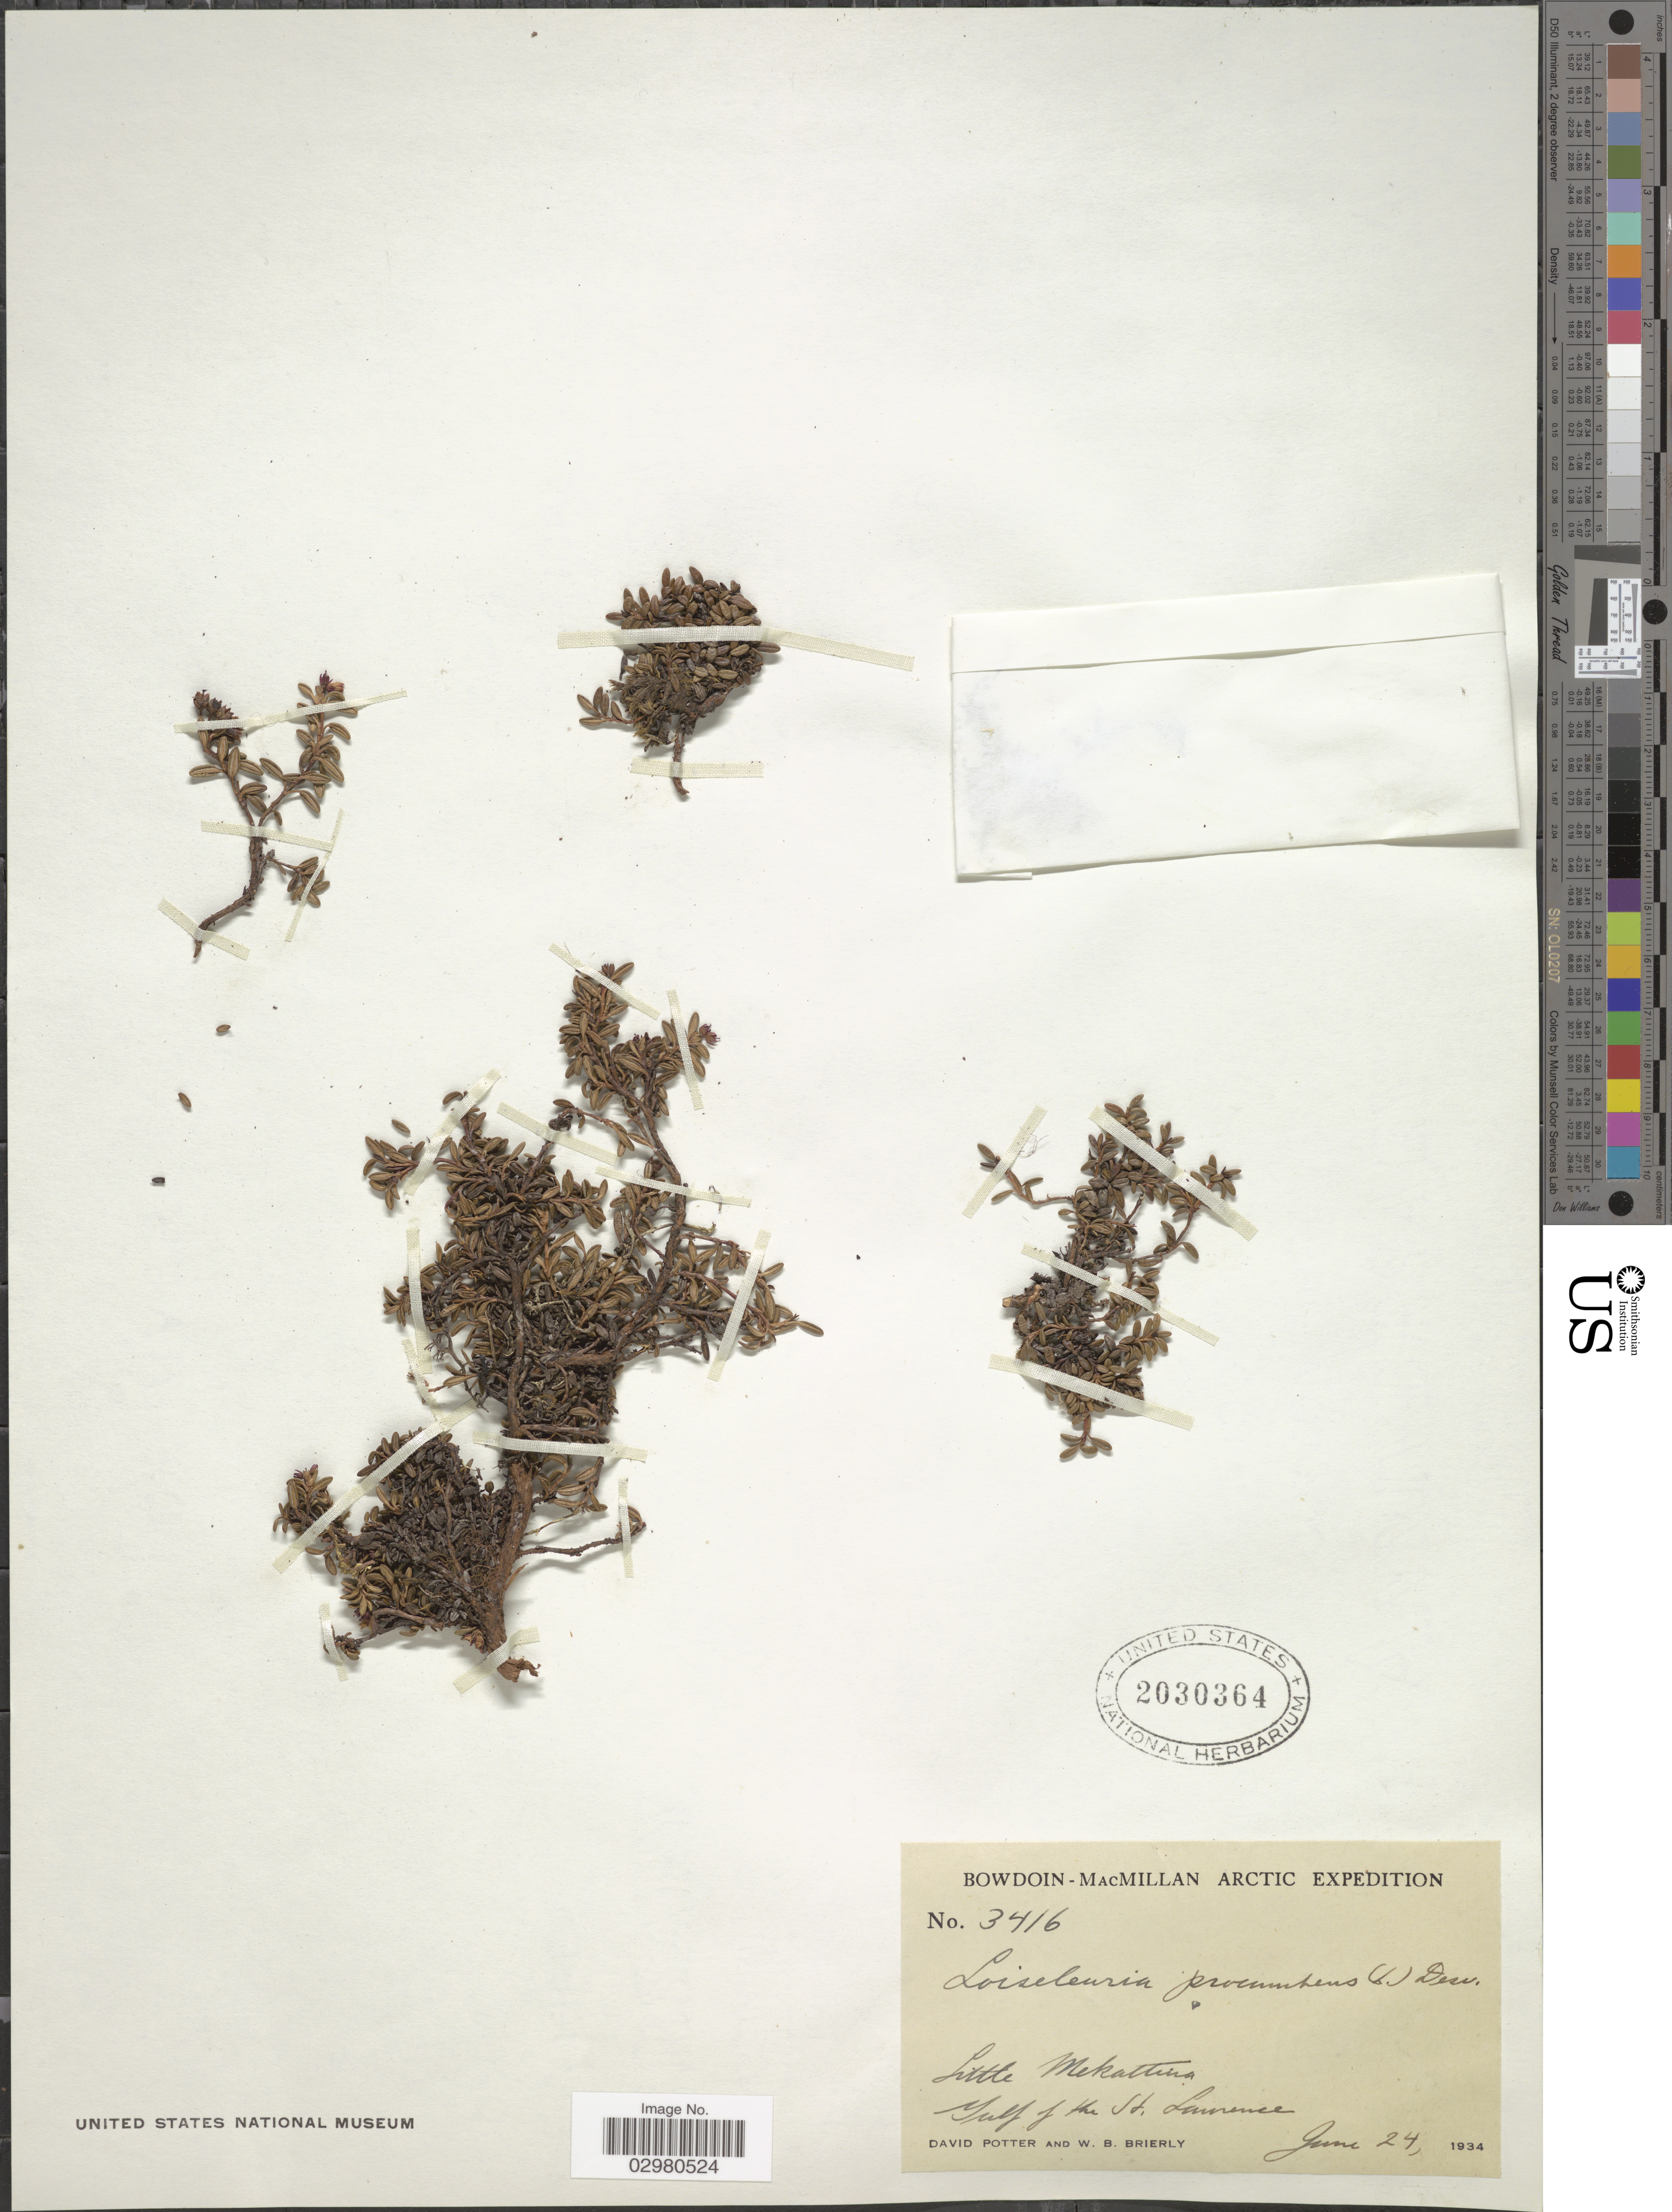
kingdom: Plantae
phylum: Tracheophyta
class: Magnoliopsida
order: Ericales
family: Ericaceae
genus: Loiseleuria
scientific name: Loiseleuria procumbens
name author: (L.) Desv.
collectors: D. Potter & W. Brierly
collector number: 3416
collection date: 1934-06-24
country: Canada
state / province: Quebec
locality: Arctic. Little Mekattina. Gulf of the St. Lawrence.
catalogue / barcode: US 2030364